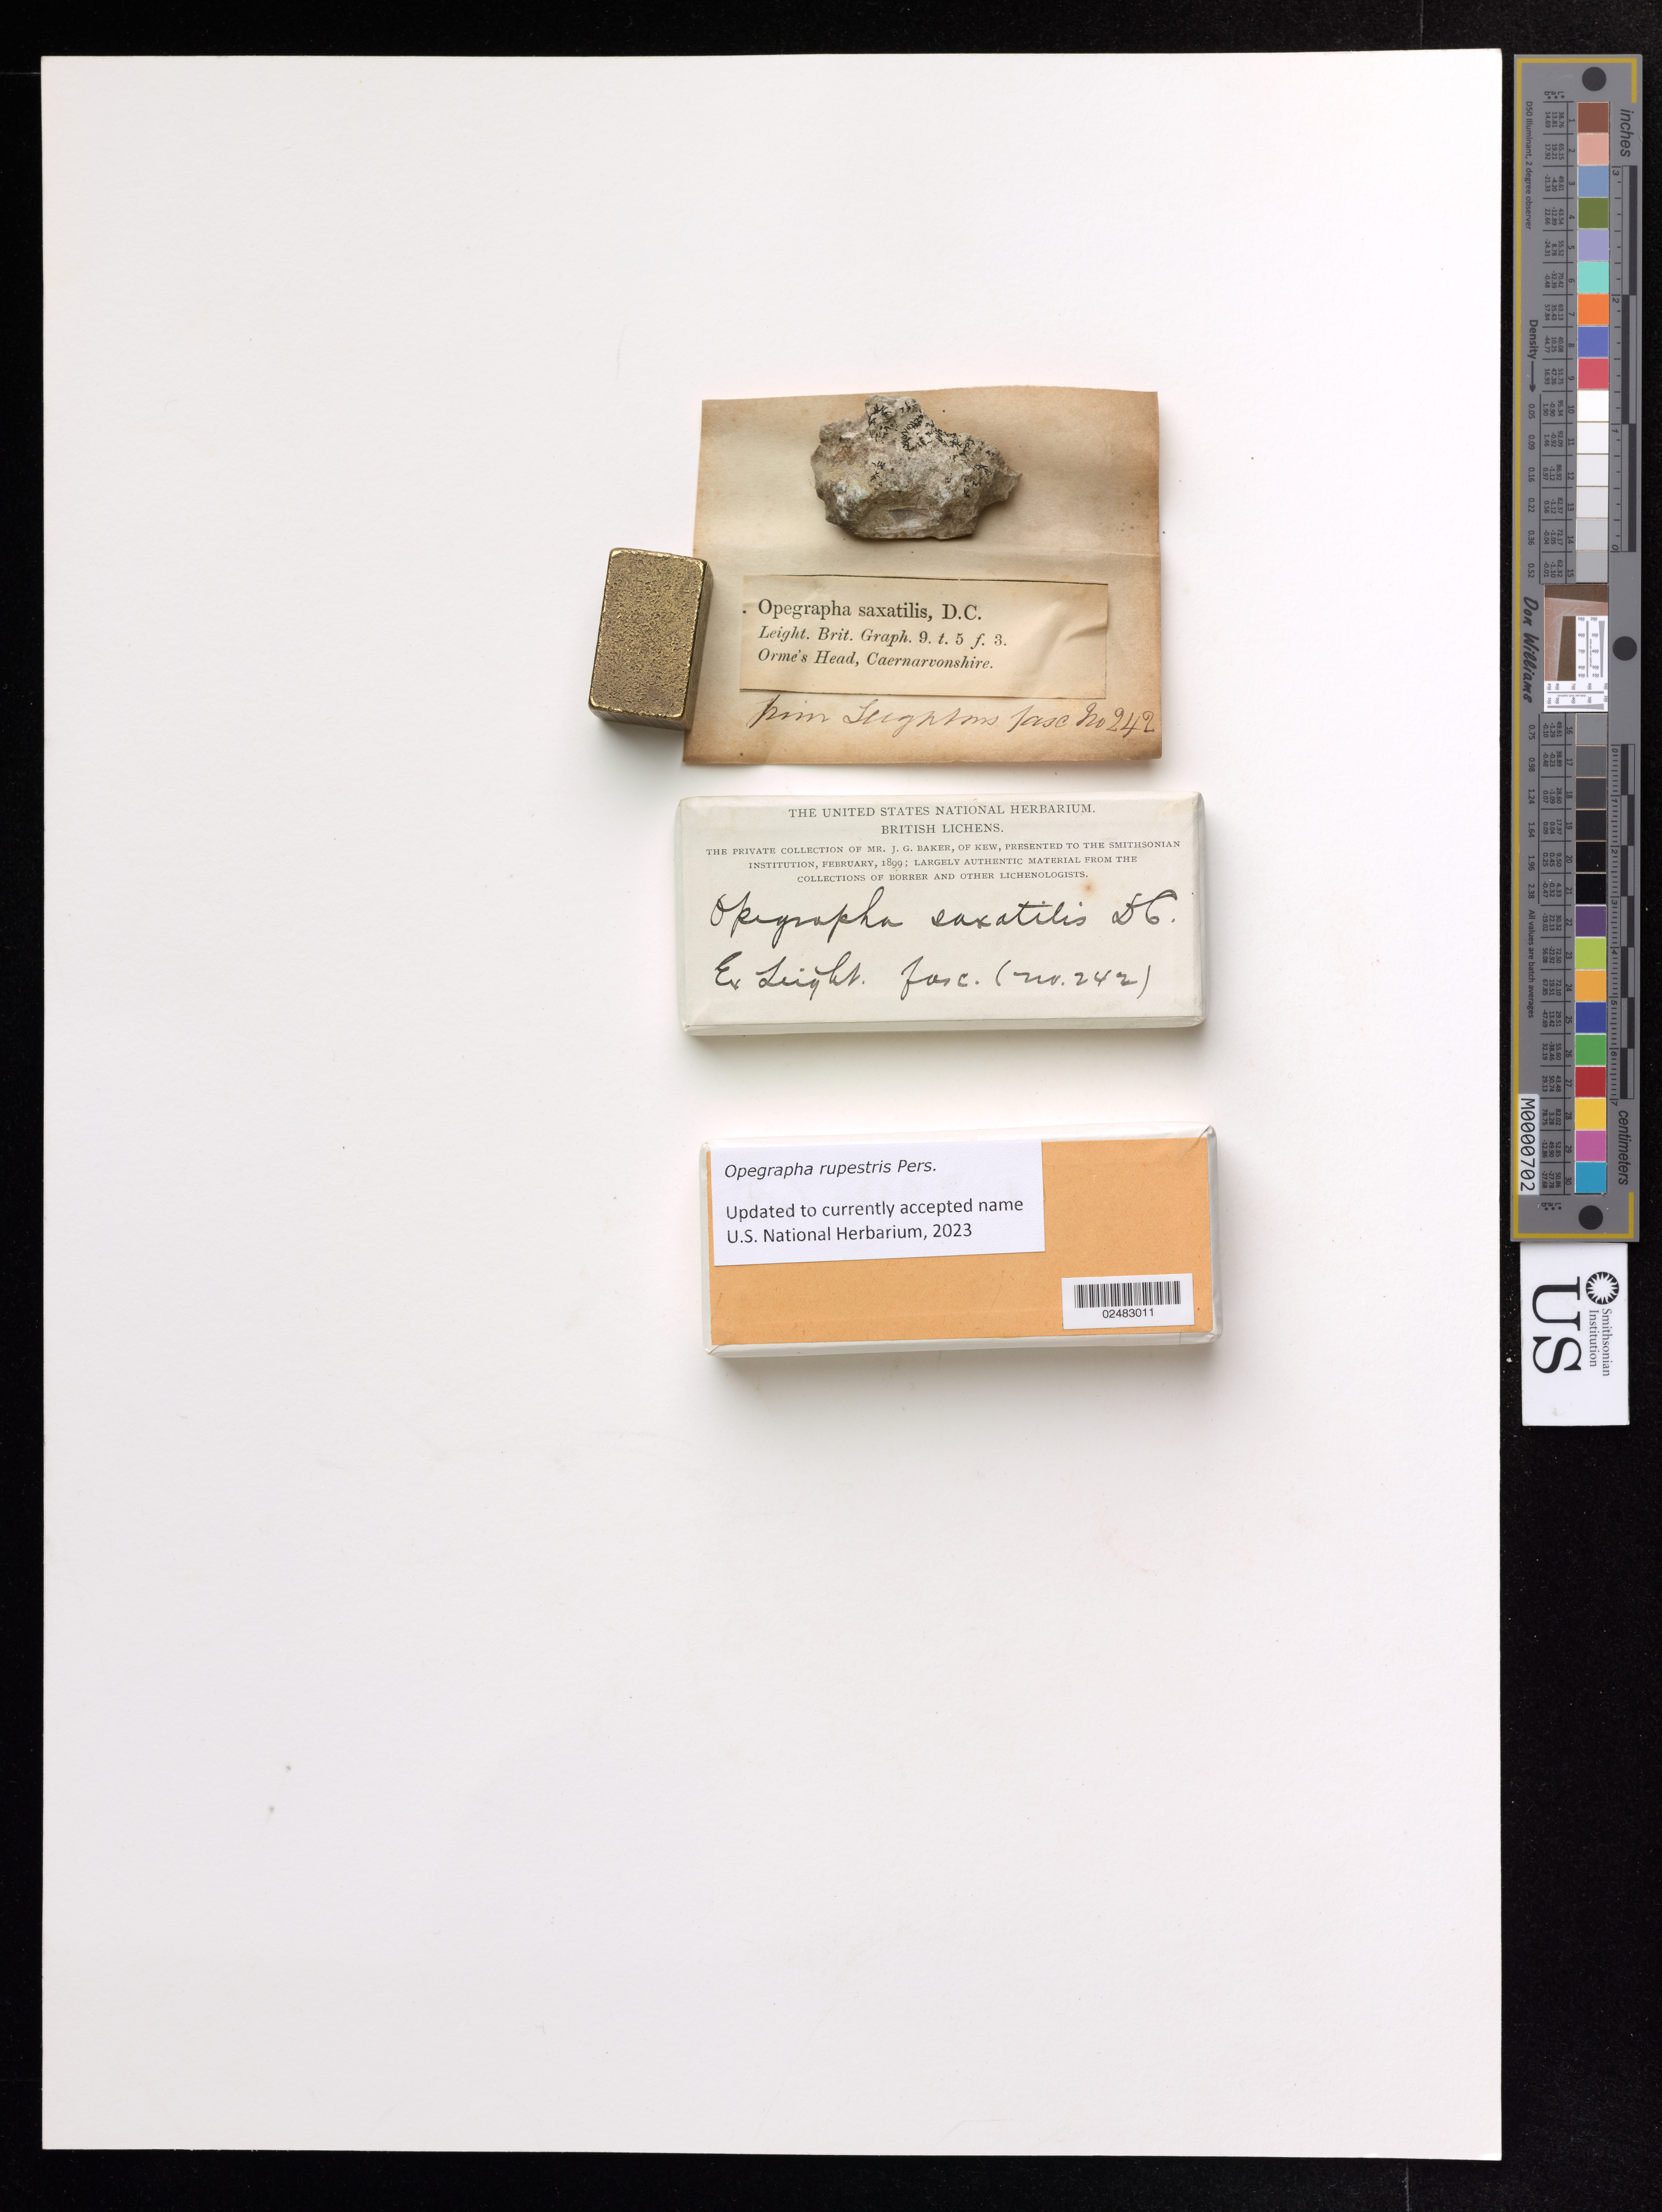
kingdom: Fungi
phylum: Ascomycota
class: Arthoniomycetes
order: Arthoniales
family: Opegraphaceae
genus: Opegrapha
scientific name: Opegrapha rupestris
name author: Pers.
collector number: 242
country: United Kingdom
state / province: Wales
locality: Orme's Head, Caernarvonshire.